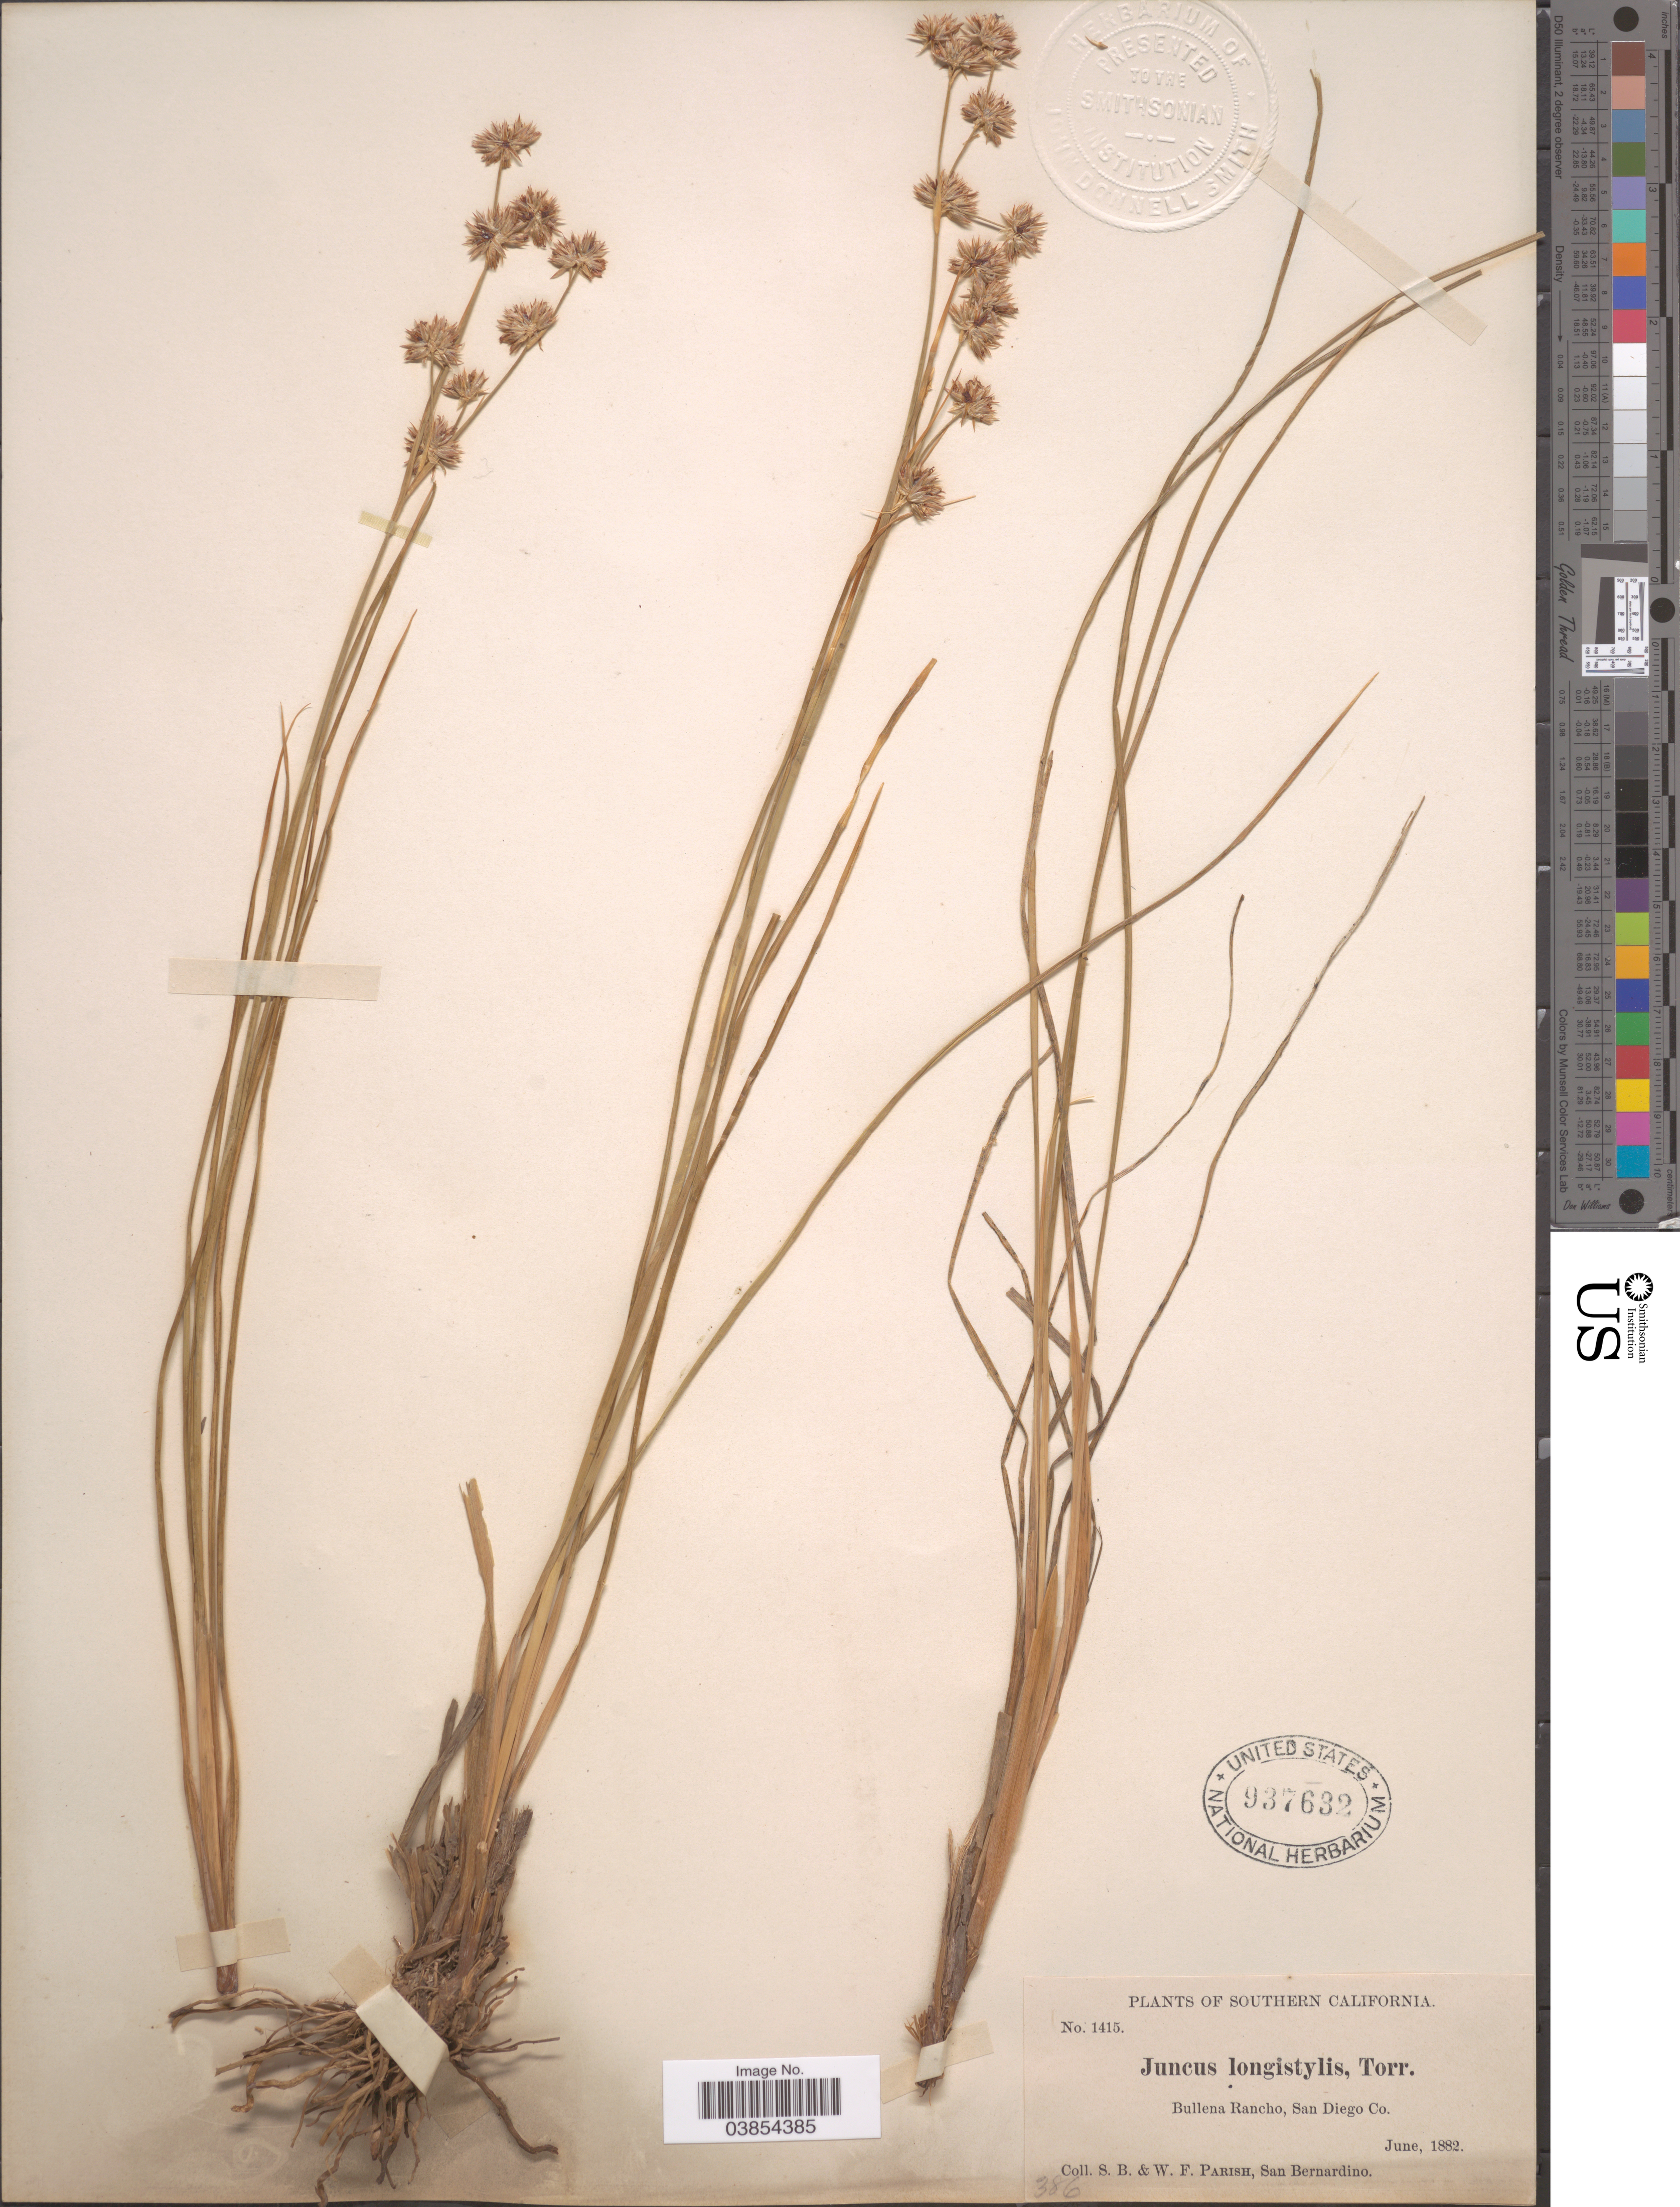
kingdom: Plantae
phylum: Tracheophyta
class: Liliopsida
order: Poales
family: Juncaceae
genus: Juncus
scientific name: Juncus longistylis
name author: Torr.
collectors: S. B. Parish & W. F. Parish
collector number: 1415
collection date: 1882-06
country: United States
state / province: California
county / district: San Diego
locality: Southern California. Bullena Rancho, San Diego Co.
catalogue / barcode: US 937632